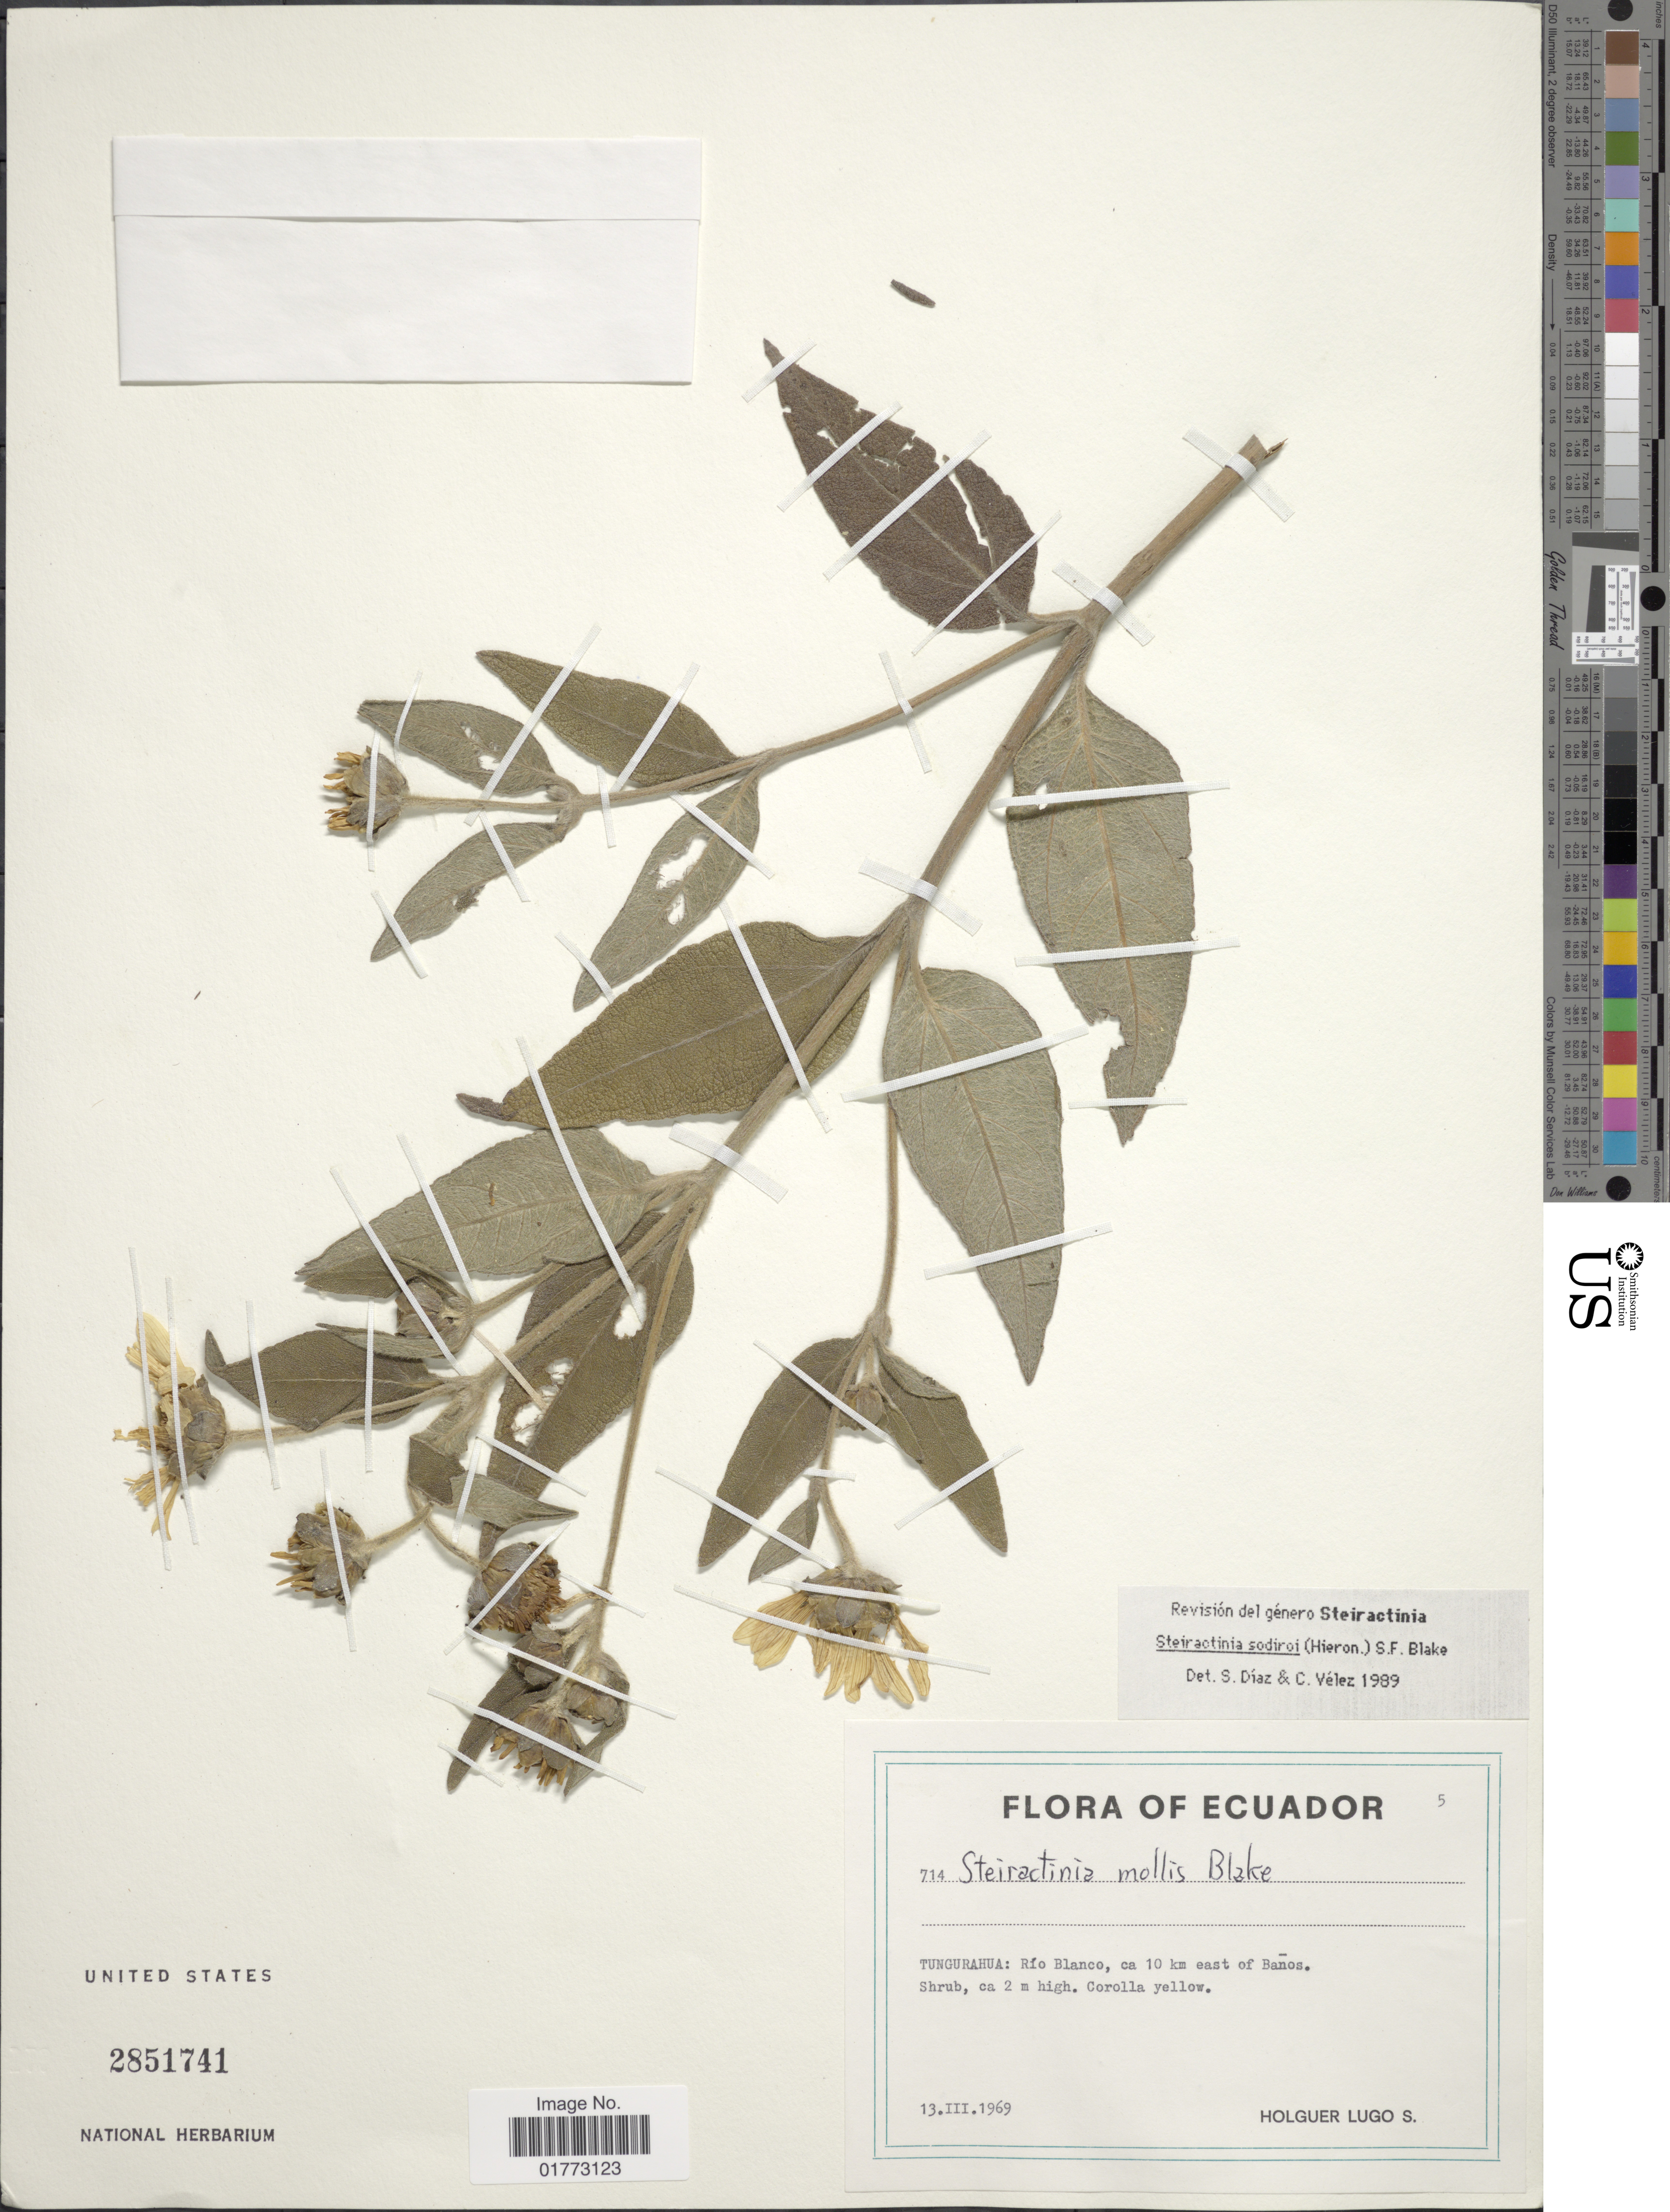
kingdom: Plantae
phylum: Tracheophyta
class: Magnoliopsida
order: Asterales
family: Asteraceae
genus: Steiractinia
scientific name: Steiractinia sodiroi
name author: (Hieron. ex Sodiro) S.F. Blake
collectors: H. Lugo S.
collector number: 714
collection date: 1969-03-13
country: Ecuador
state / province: Tungurahua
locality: Rio Blanco, ca 10 km east of Banos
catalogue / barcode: US 2851741